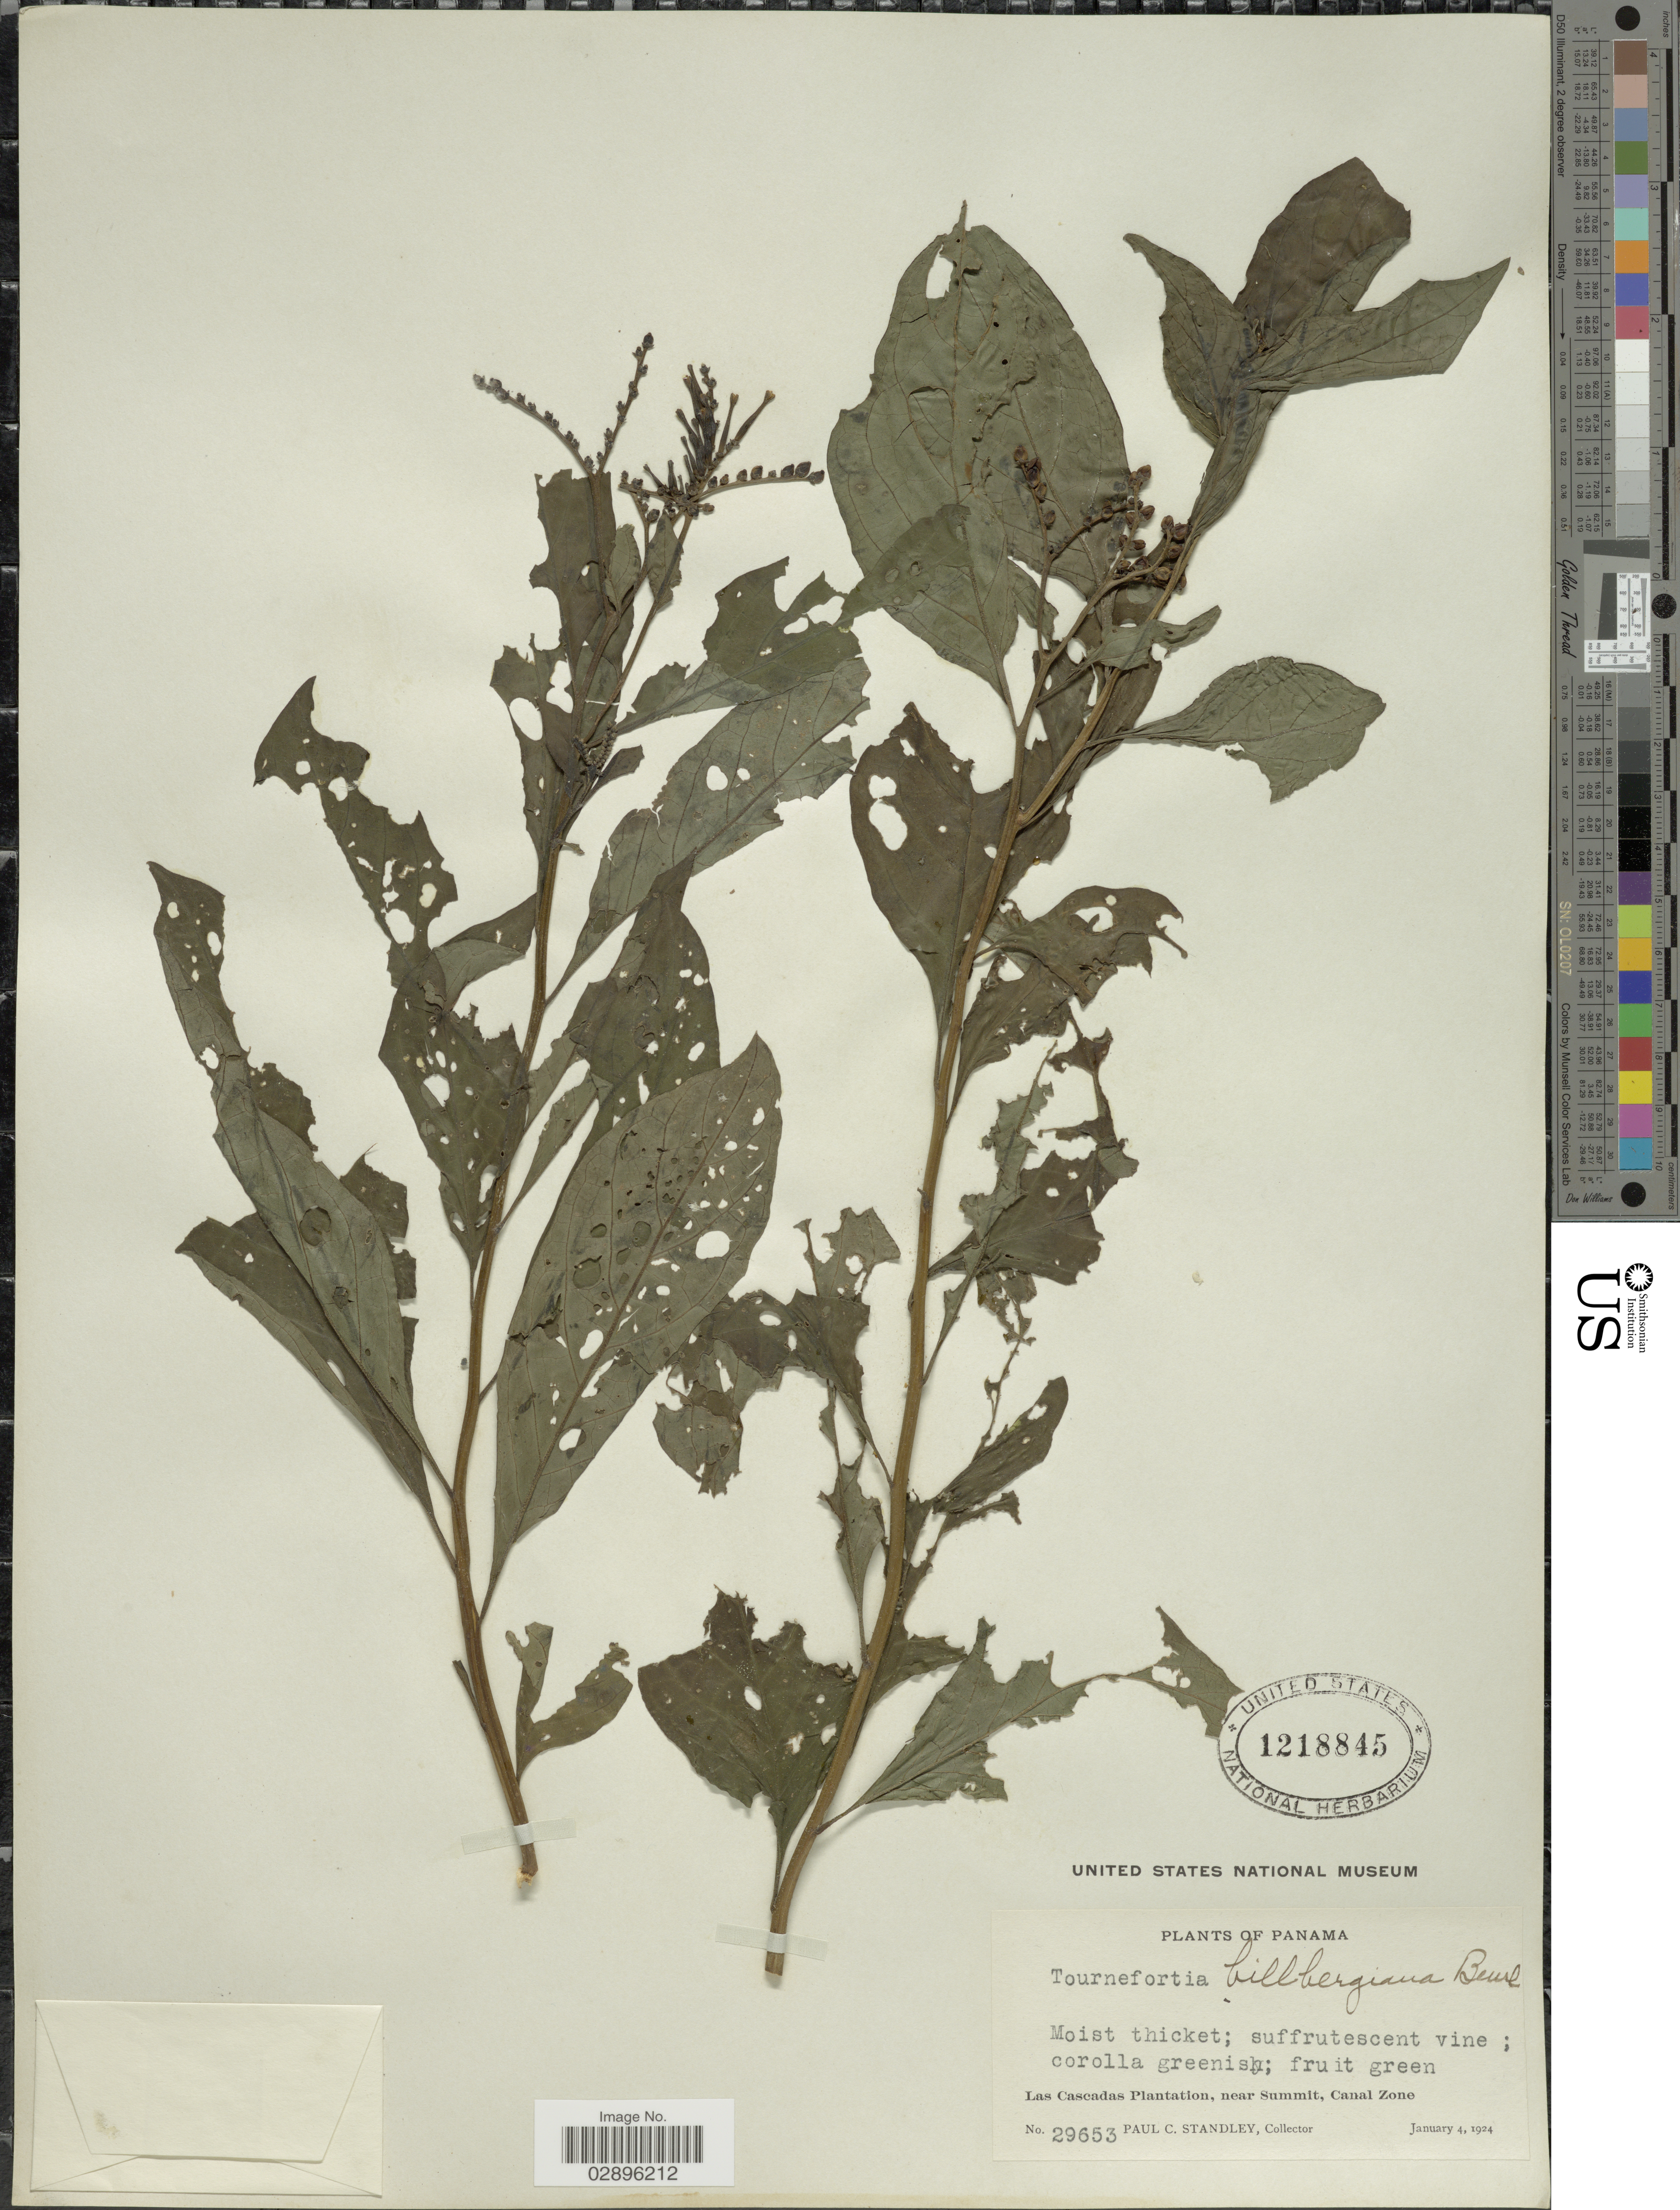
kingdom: Plantae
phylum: Tracheophyta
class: Magnoliopsida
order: Boraginales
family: Heliotropiaceae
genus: Tournefortia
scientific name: Tournefortia angustiflora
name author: Ruiz & Pav.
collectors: P. C. Standley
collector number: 29653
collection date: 1924-01-04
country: Panama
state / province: Colón / Panamá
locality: Las Cascadas Plantation, near Summit, Canal Zone.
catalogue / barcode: US 1218845